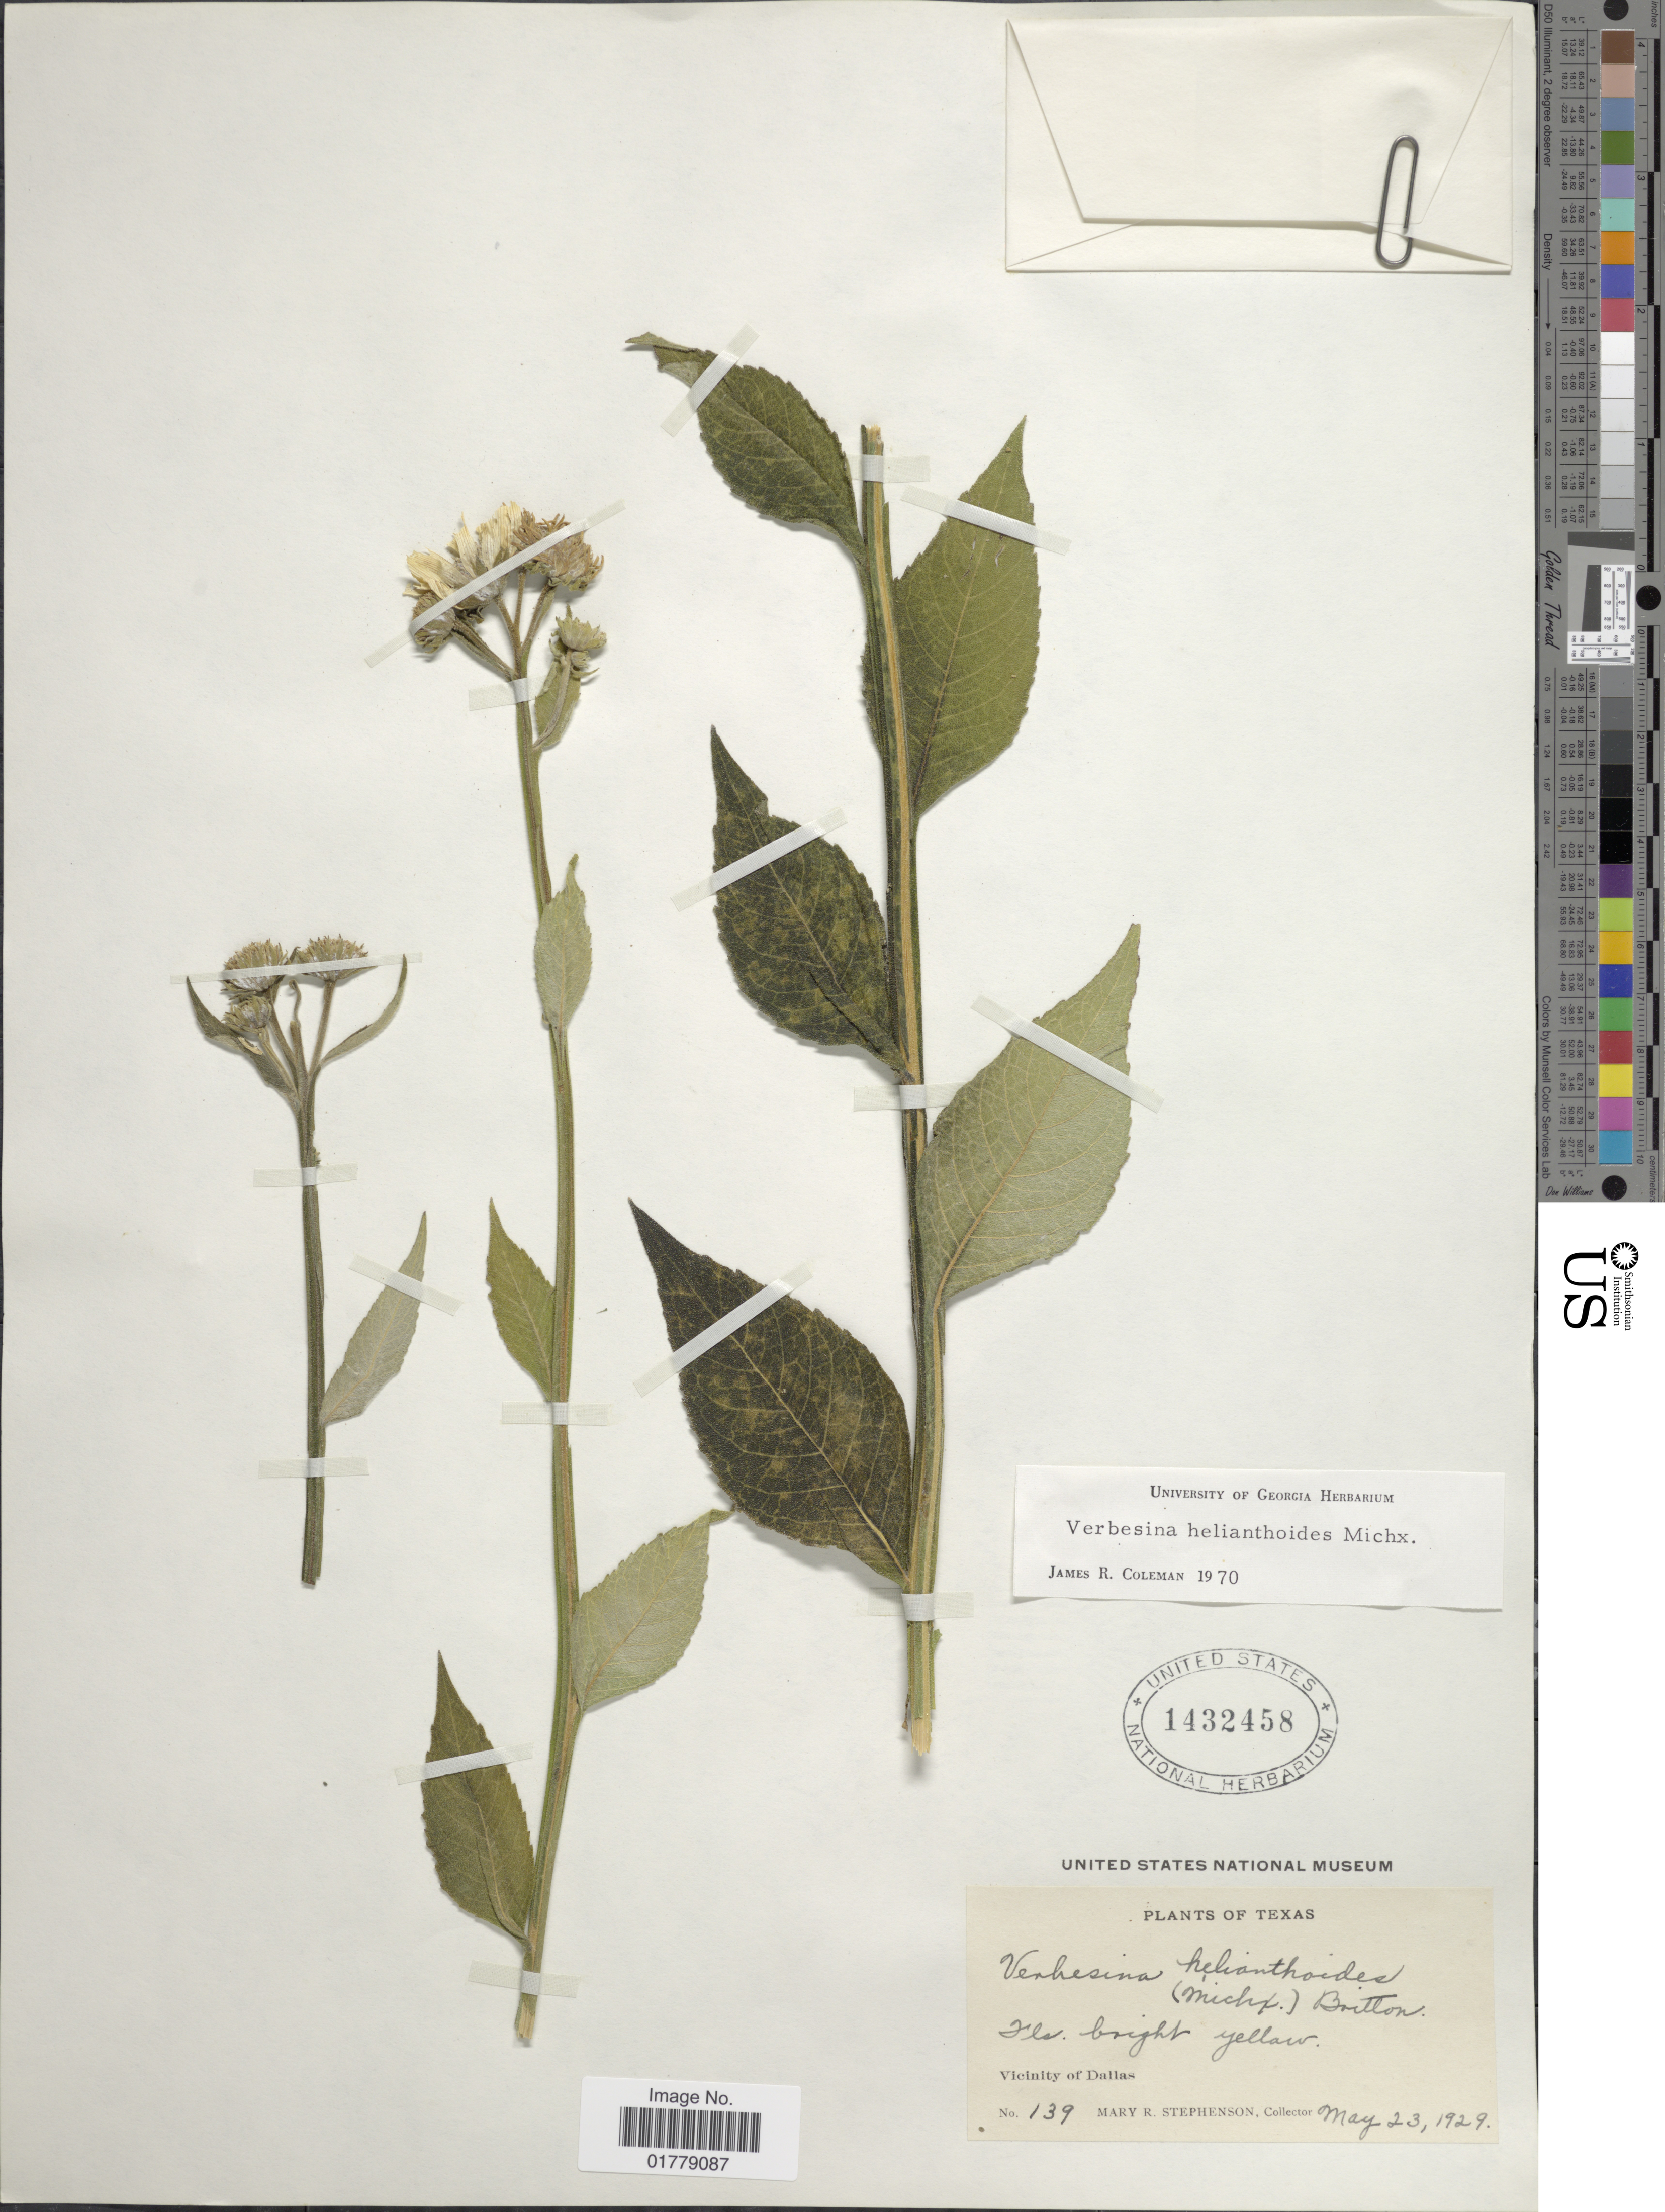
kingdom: Plantae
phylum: Tracheophyta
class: Magnoliopsida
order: Asterales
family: Asteraceae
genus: Verbesina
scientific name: Verbesina helianthoides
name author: Hook. & Arn. in Hook.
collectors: M. Stephenson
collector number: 139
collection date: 1929-05-23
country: United States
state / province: Texas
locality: Vicinity of Dallas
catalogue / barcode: US 1432458